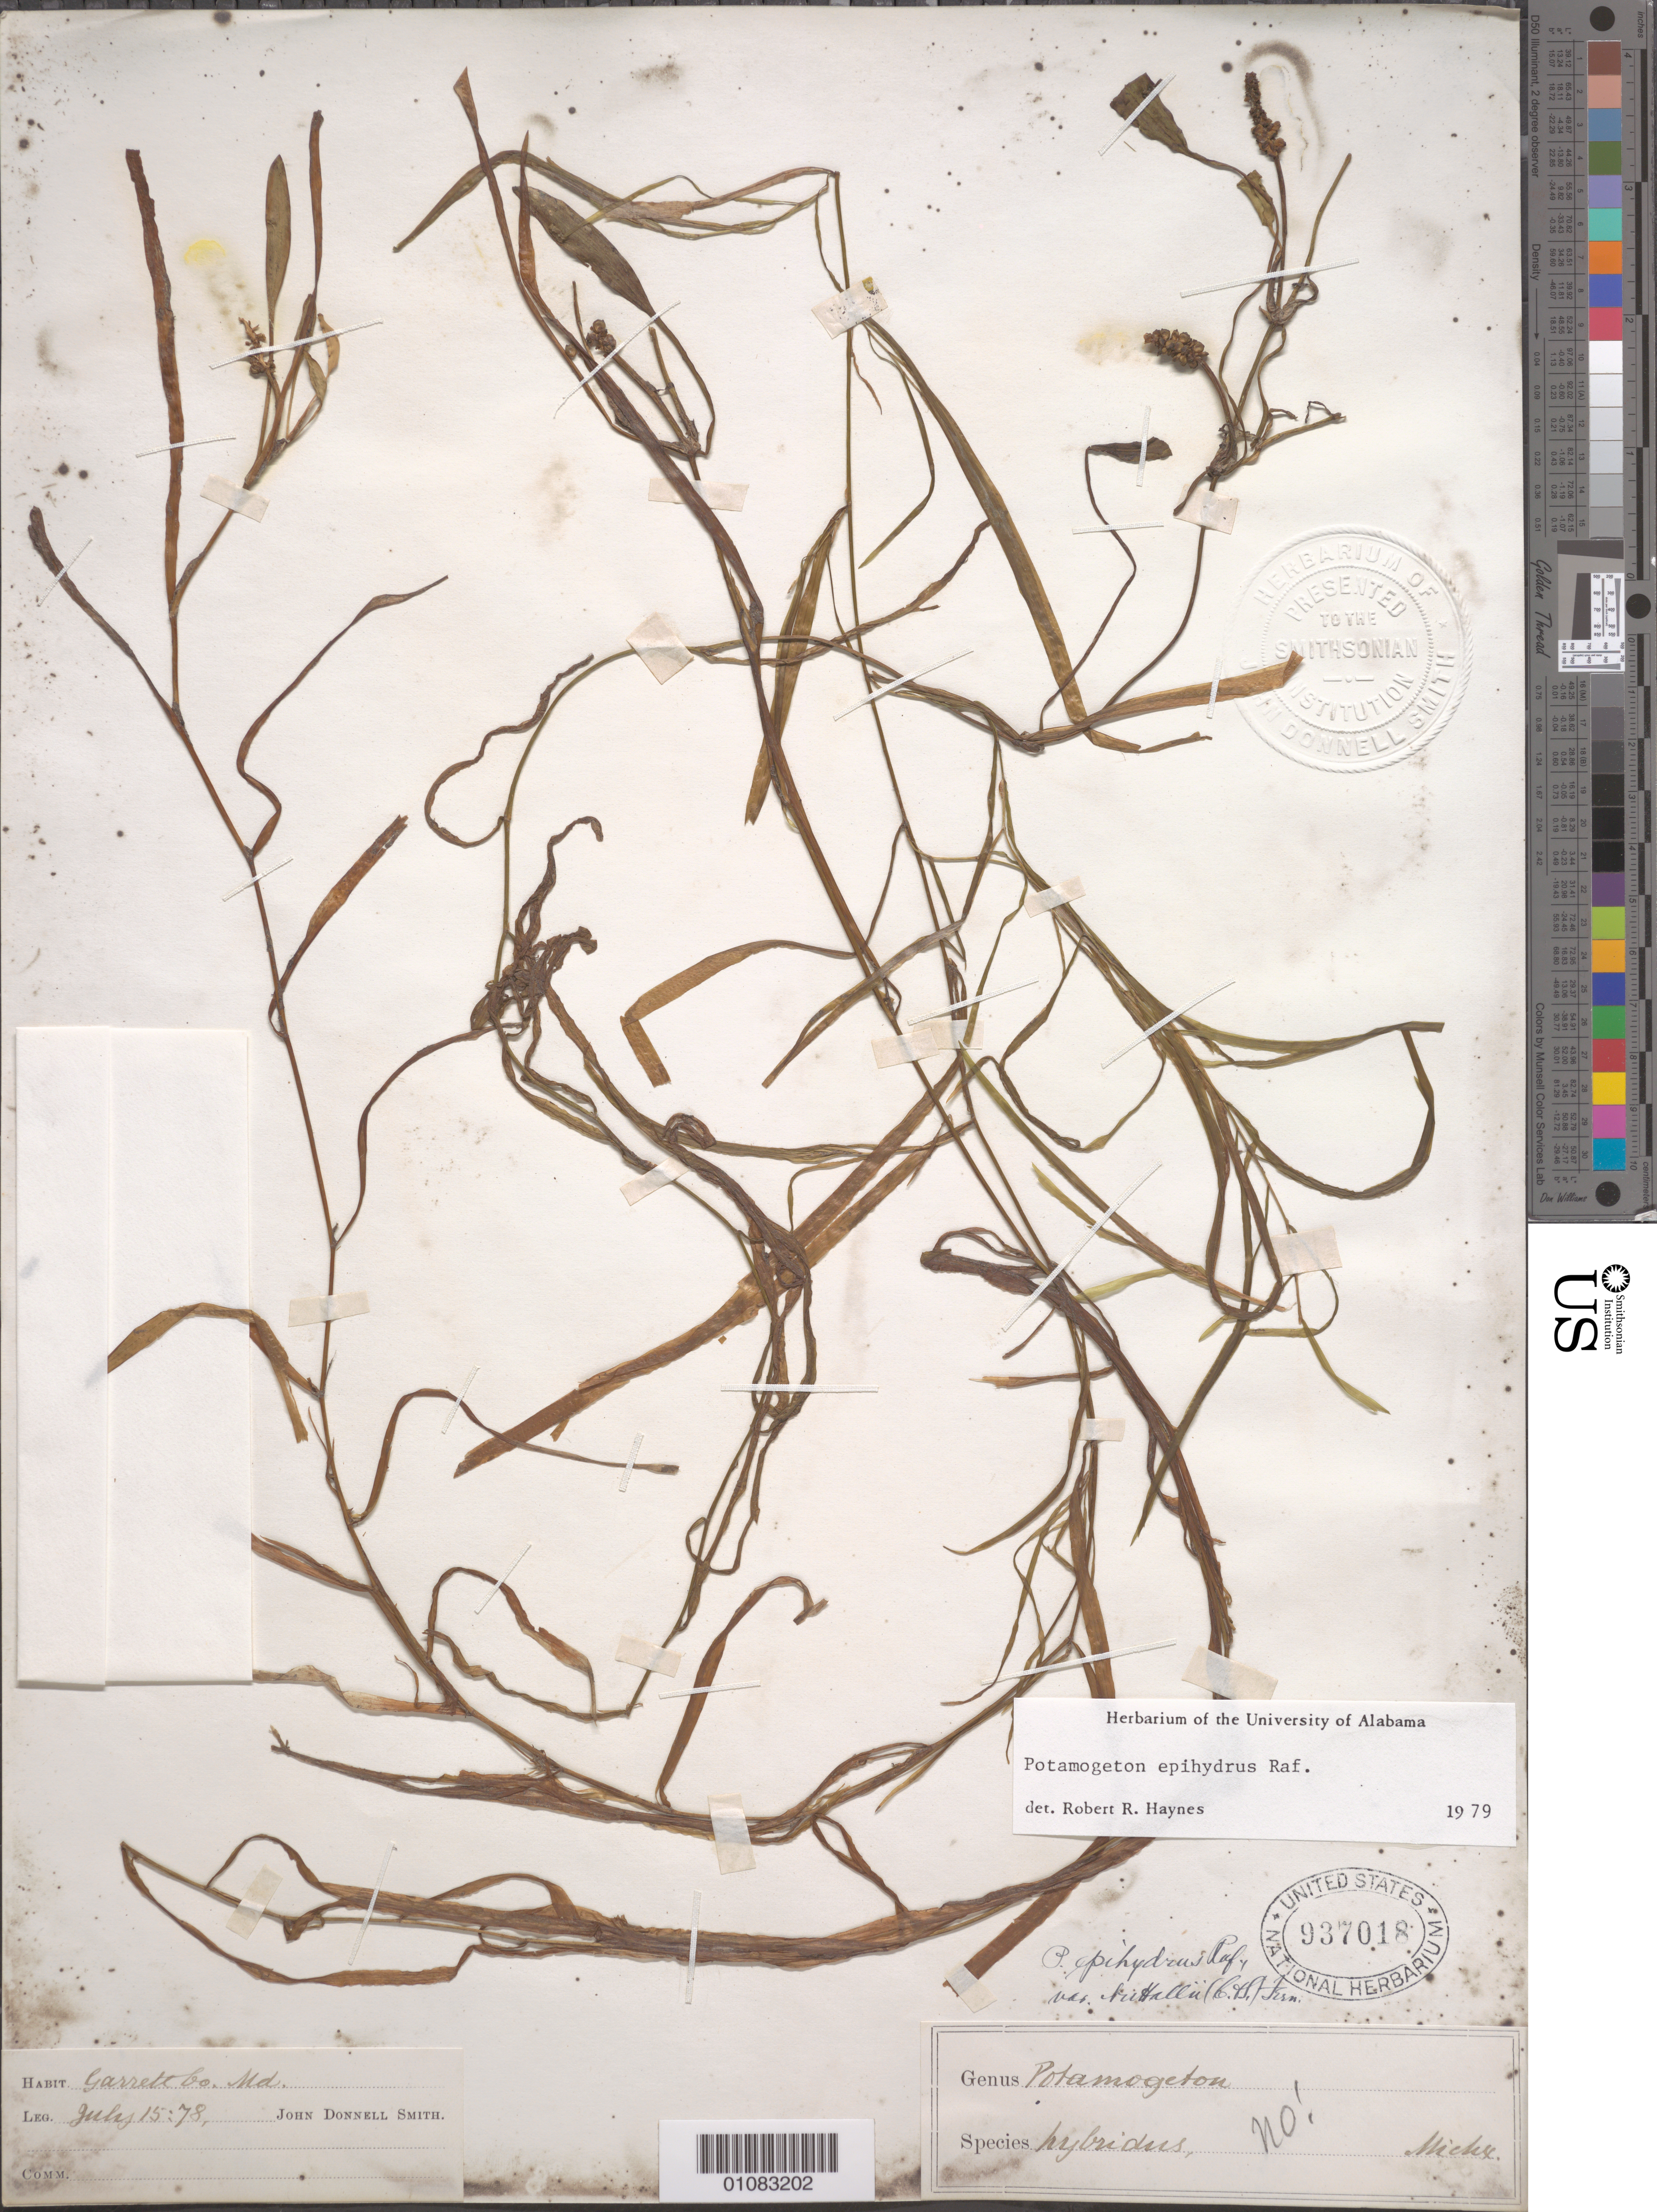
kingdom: Plantae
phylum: Tracheophyta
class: Liliopsida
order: Alismatales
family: Potamogetonaceae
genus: Potamogeton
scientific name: Potamogeton epihydrus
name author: Raf.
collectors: J. Donnell Smith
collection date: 1878-07-15 or 1978-07-15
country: United States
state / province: Maryland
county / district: Garrett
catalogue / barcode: US 937018